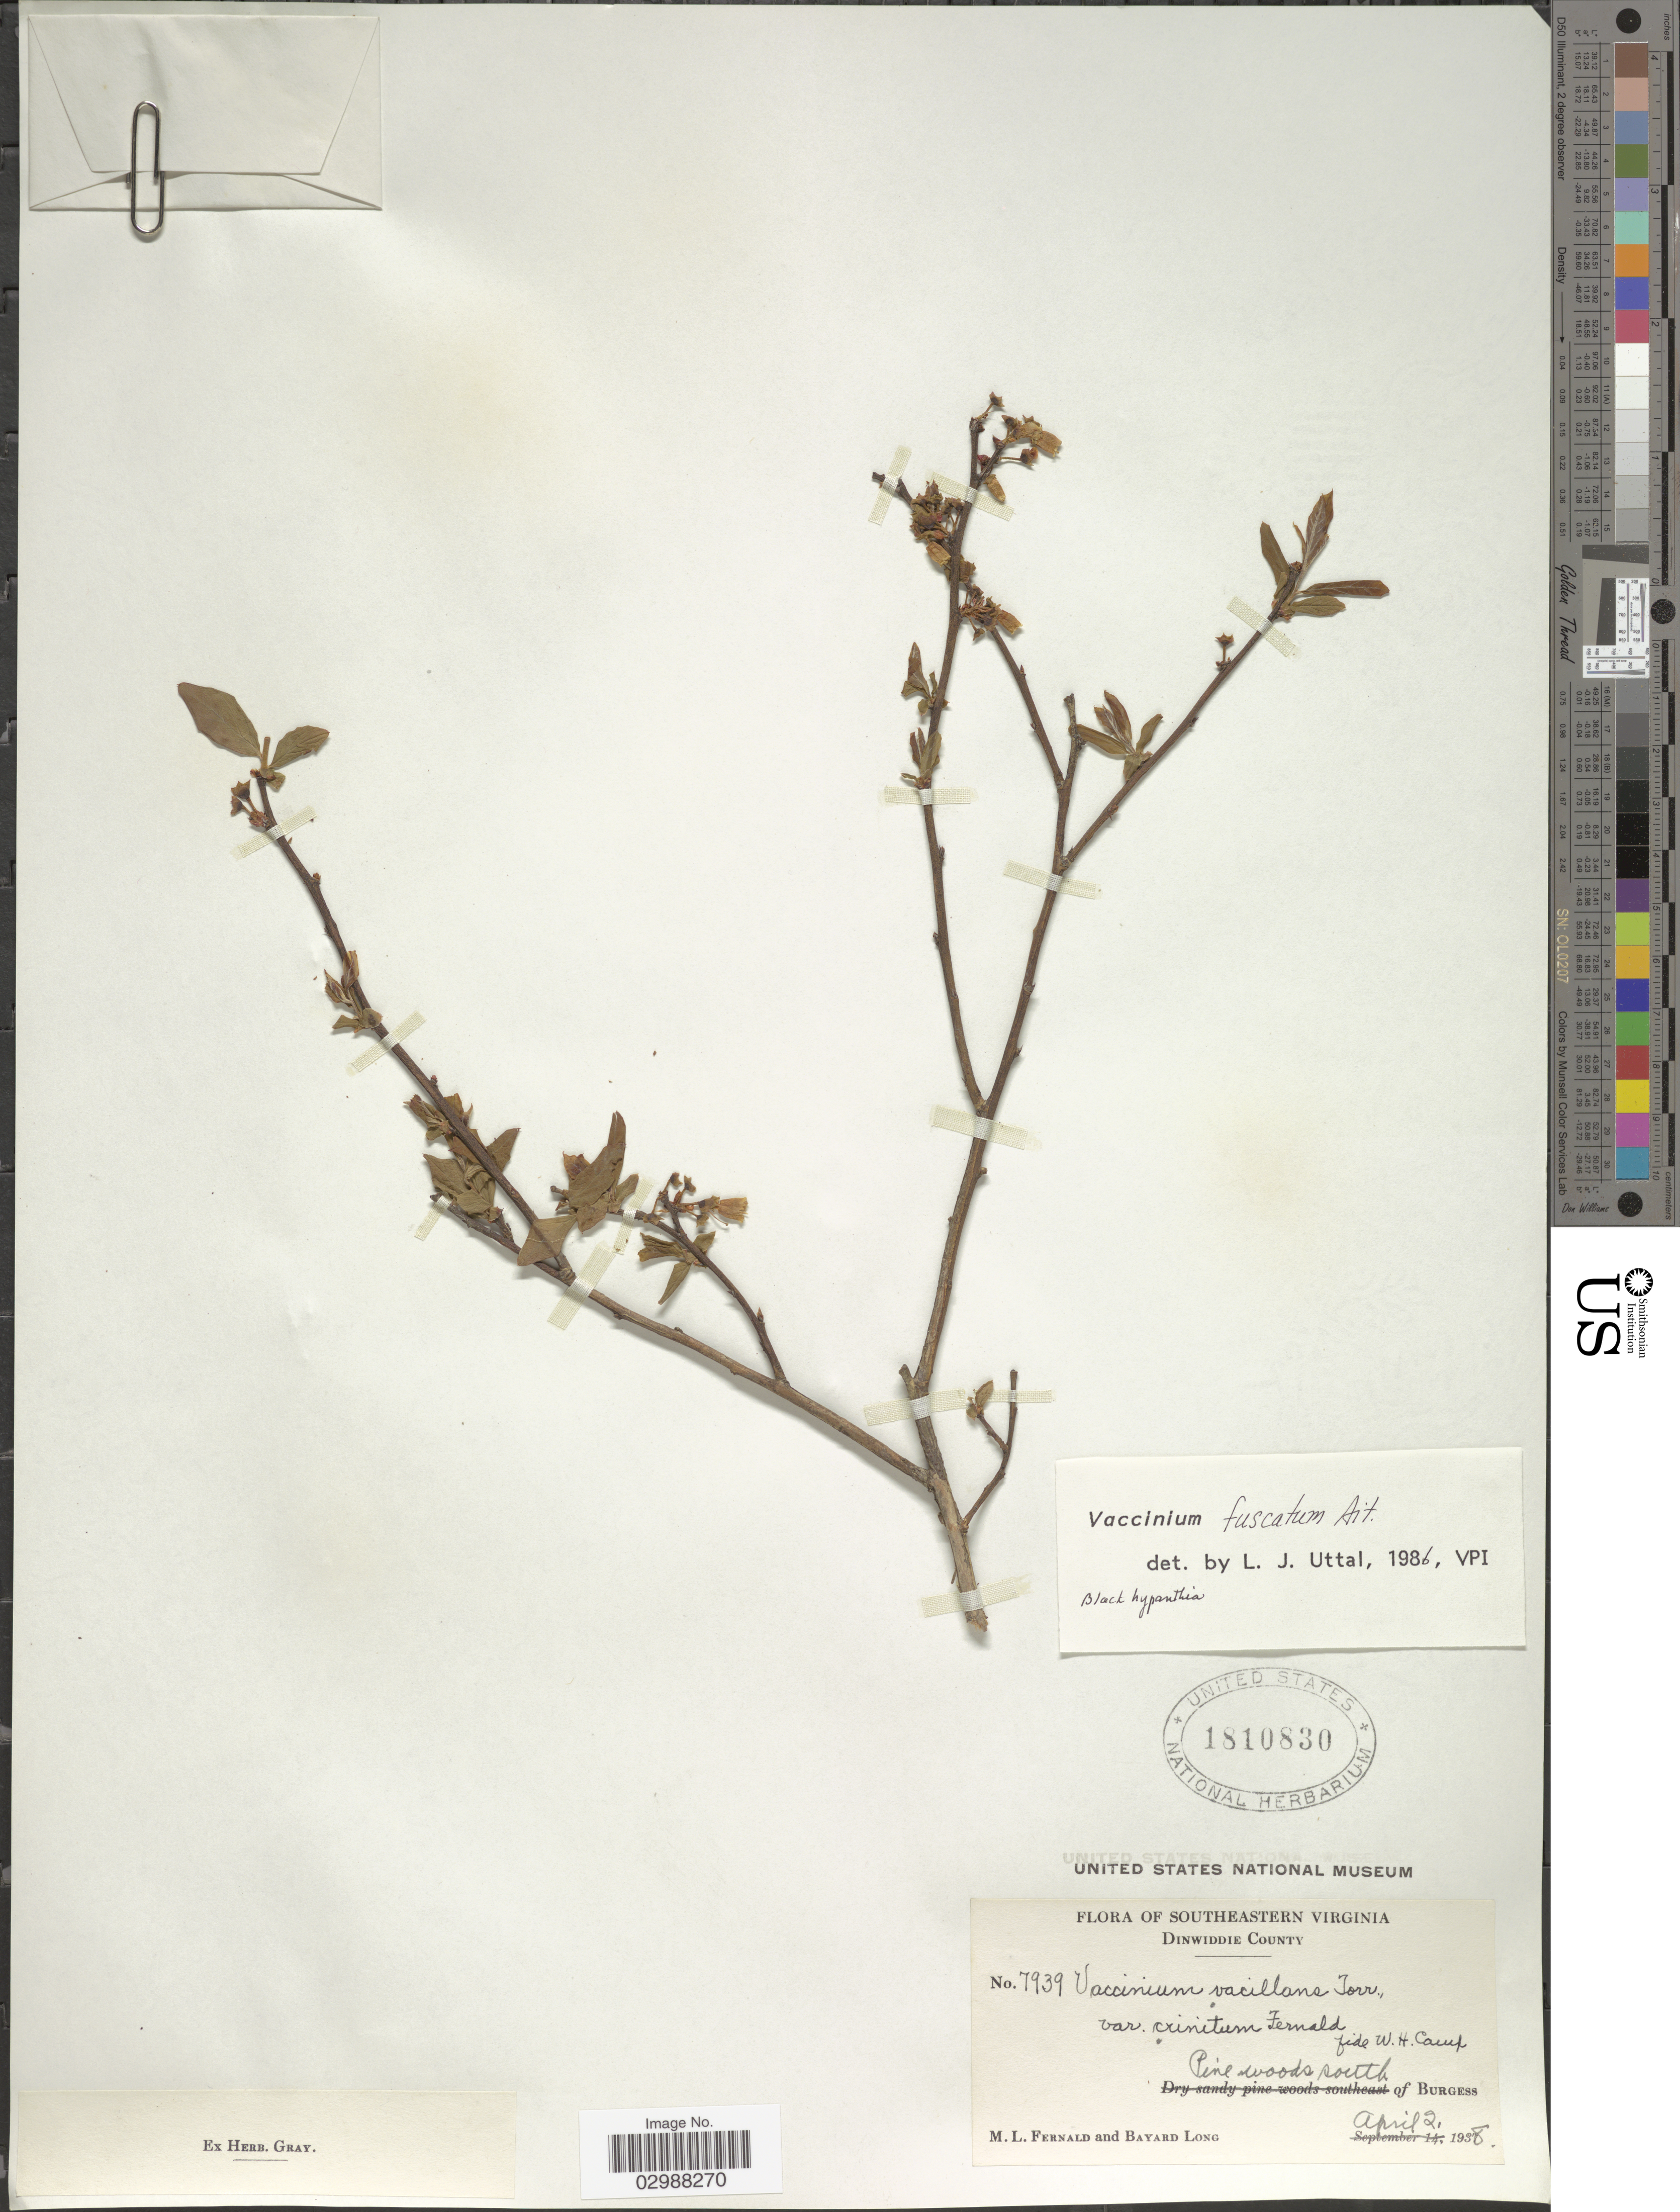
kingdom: Plantae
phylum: Tracheophyta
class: Magnoliopsida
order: Ericales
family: Ericaceae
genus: Vaccinium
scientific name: Vaccinium fuscatum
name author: Aiton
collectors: M. L. Fernald & B. Long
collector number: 7939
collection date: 1938-04-02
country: United States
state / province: Virginia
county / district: Dinwiddie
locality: Southeastern Virginia. Dinwiddie County. Pine woods south of Burgess.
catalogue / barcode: US 1810830